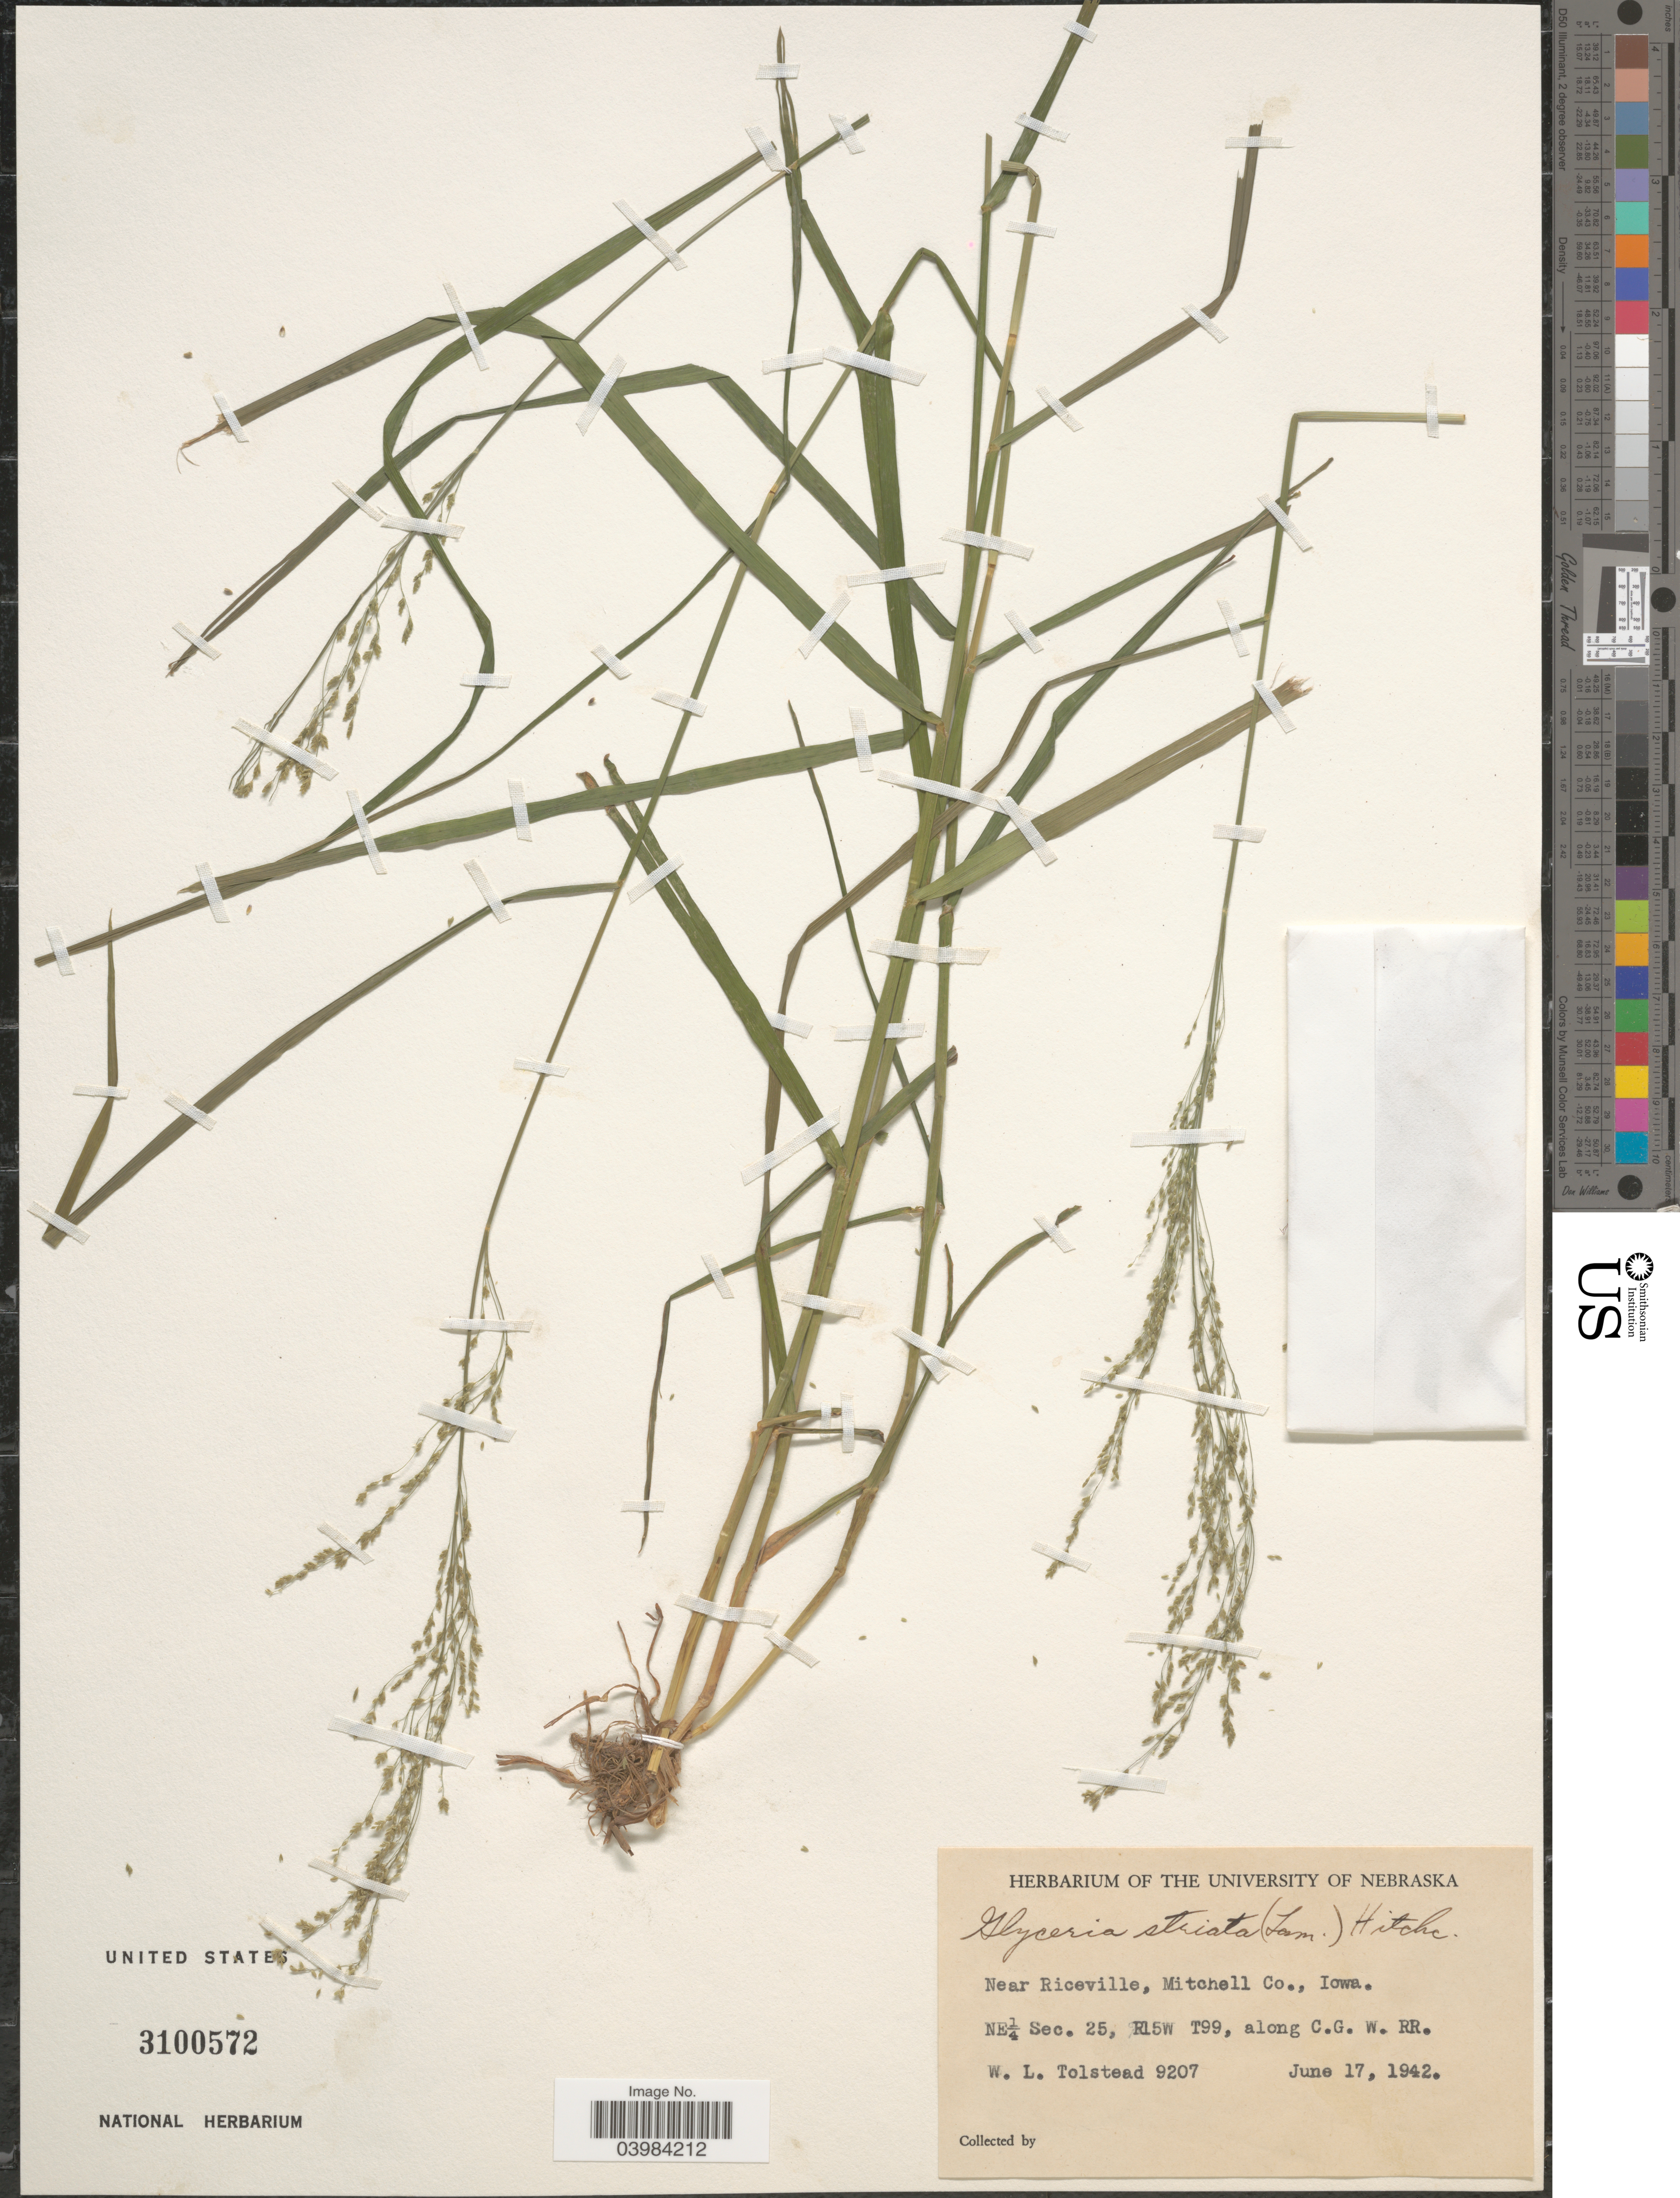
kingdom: Plantae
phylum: Tracheophyta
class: Liliopsida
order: Poales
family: Poaceae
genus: Glyceria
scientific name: Glyceria striata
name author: (Lam.) Hitchc.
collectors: W. Tolstead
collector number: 9207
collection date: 1942-06-17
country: United States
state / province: Iowa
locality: Near Riceville, Mitchell Co. NE¼ Sec. 25, R15W T99, along C.G. W. RR.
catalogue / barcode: US 3100572